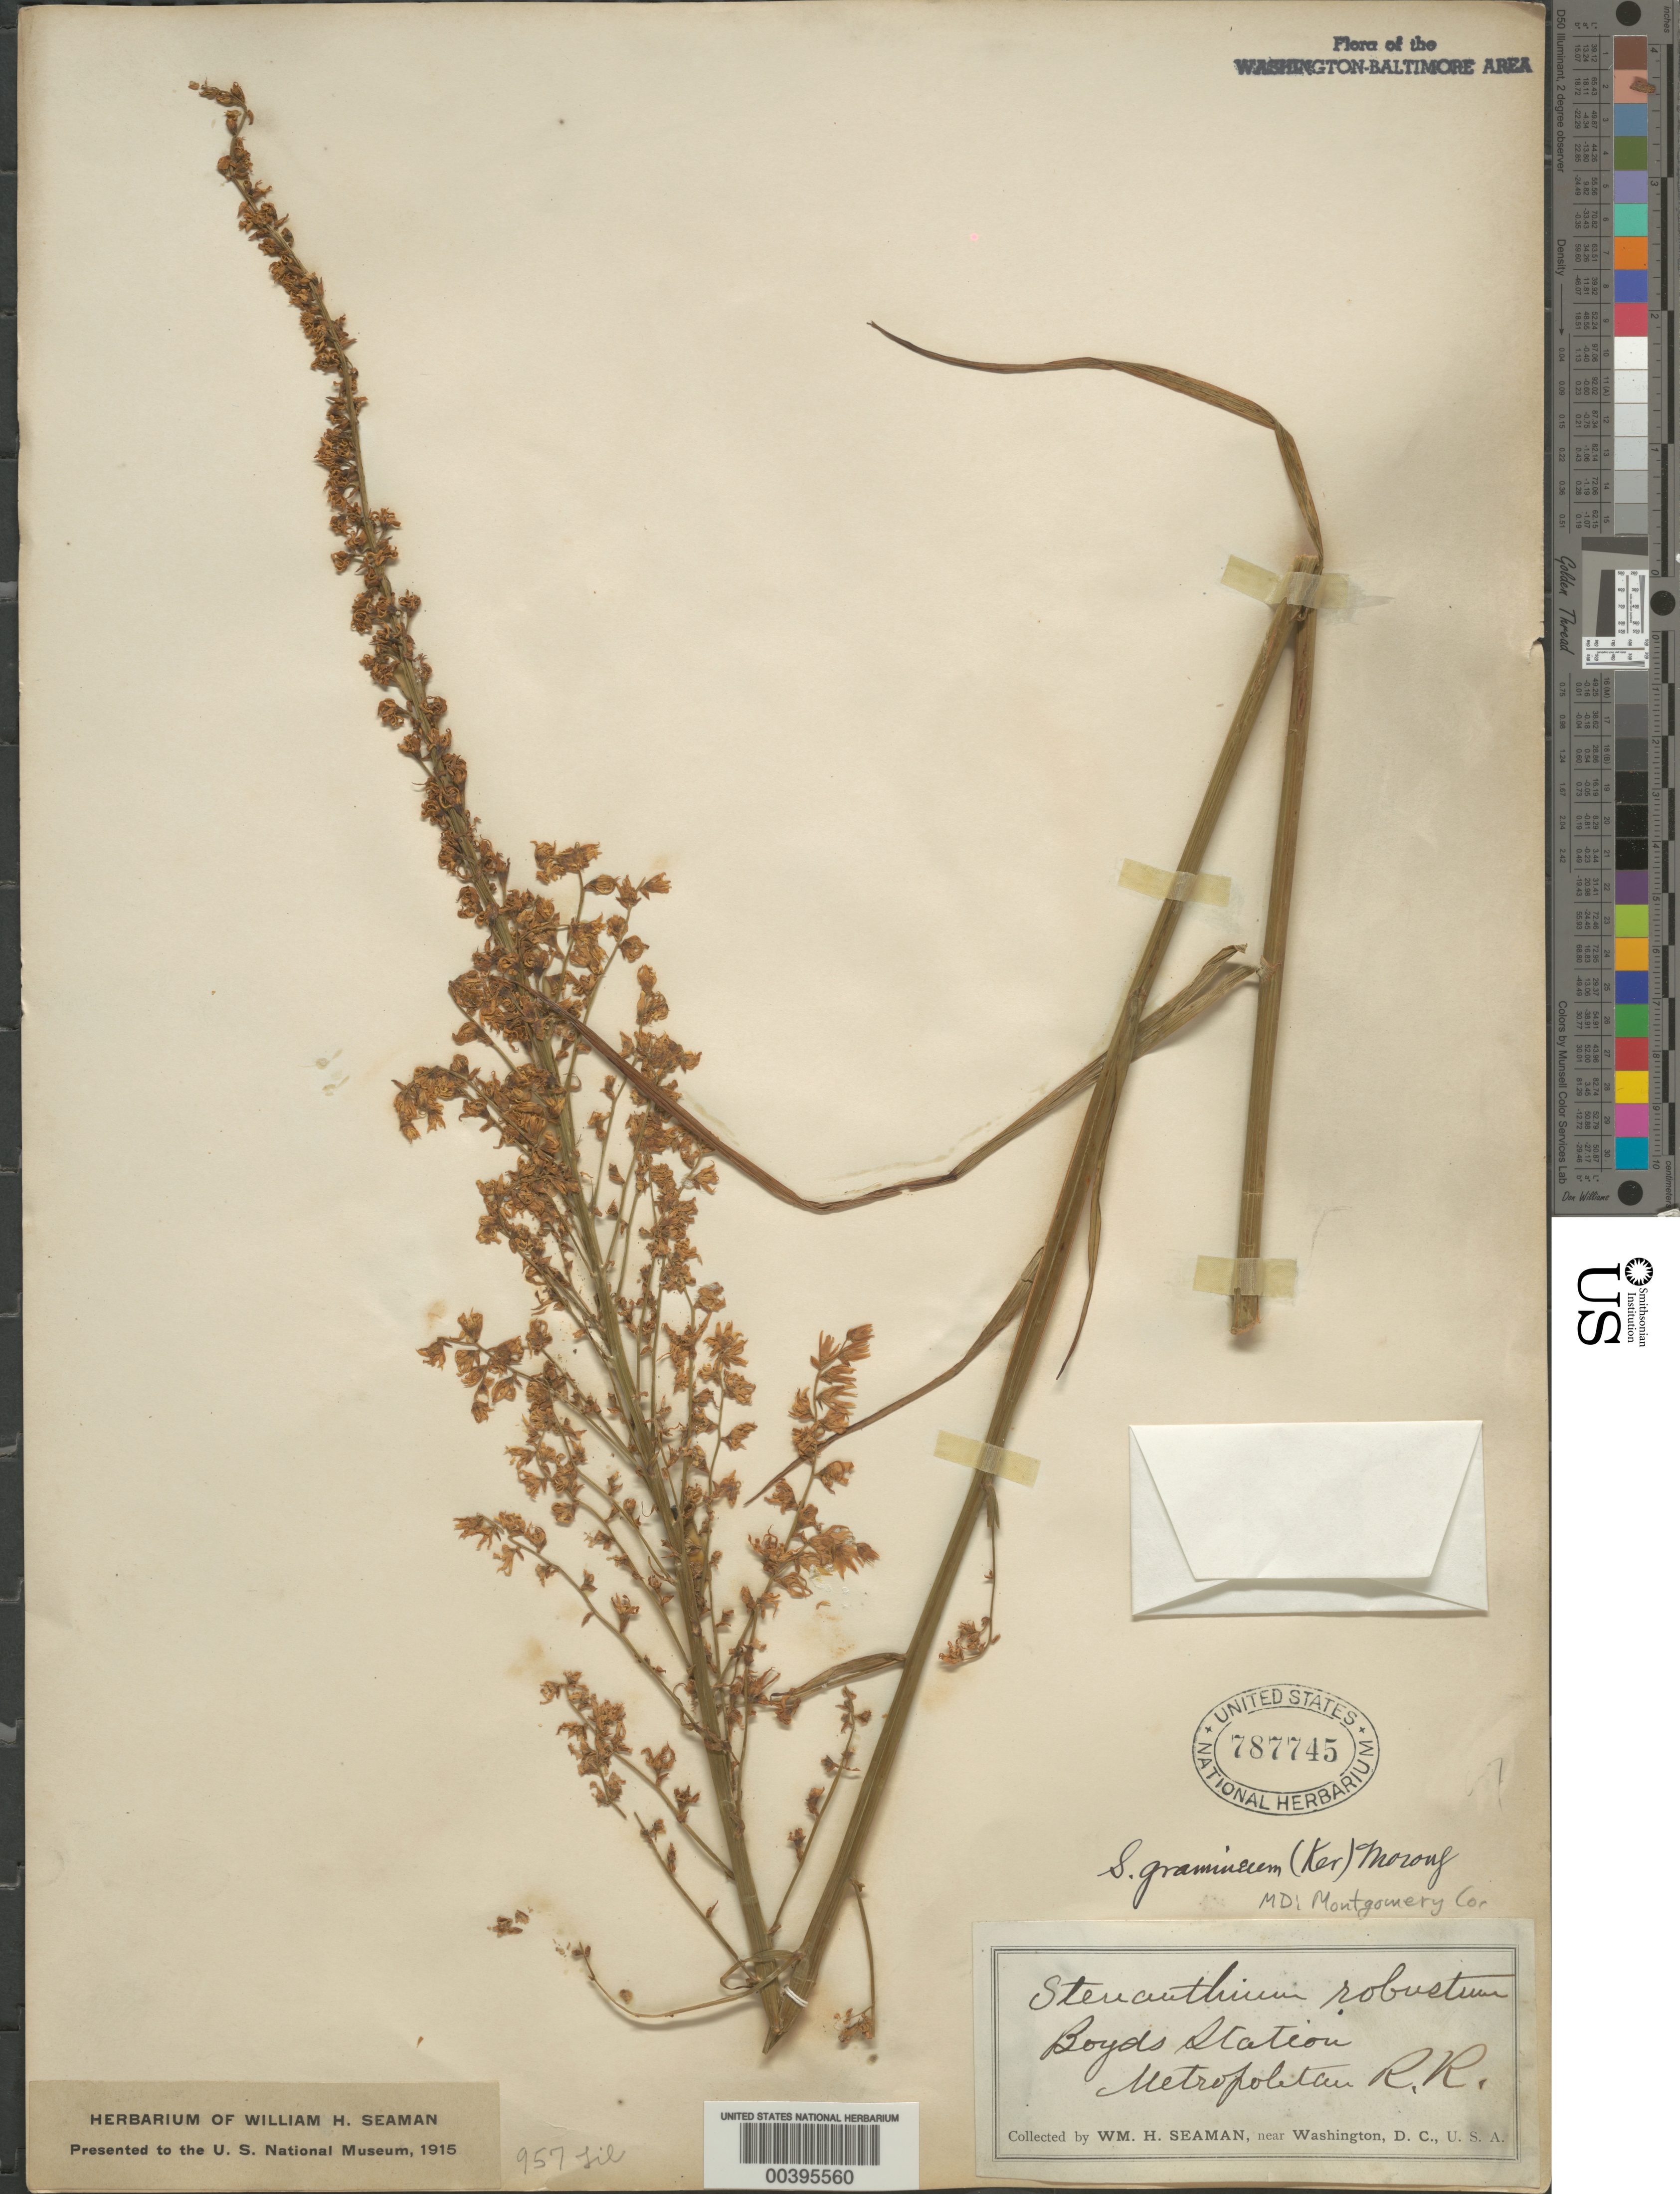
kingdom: Plantae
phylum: Tracheophyta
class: Liliopsida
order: Liliales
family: Melanthiaceae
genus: Stenanthium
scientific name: Stenanthium gramineum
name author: (Ker Gawl.) Morong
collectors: W. Seaman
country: United States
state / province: District of Columbia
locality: Washington DC area, Boyds Station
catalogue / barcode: US 787745